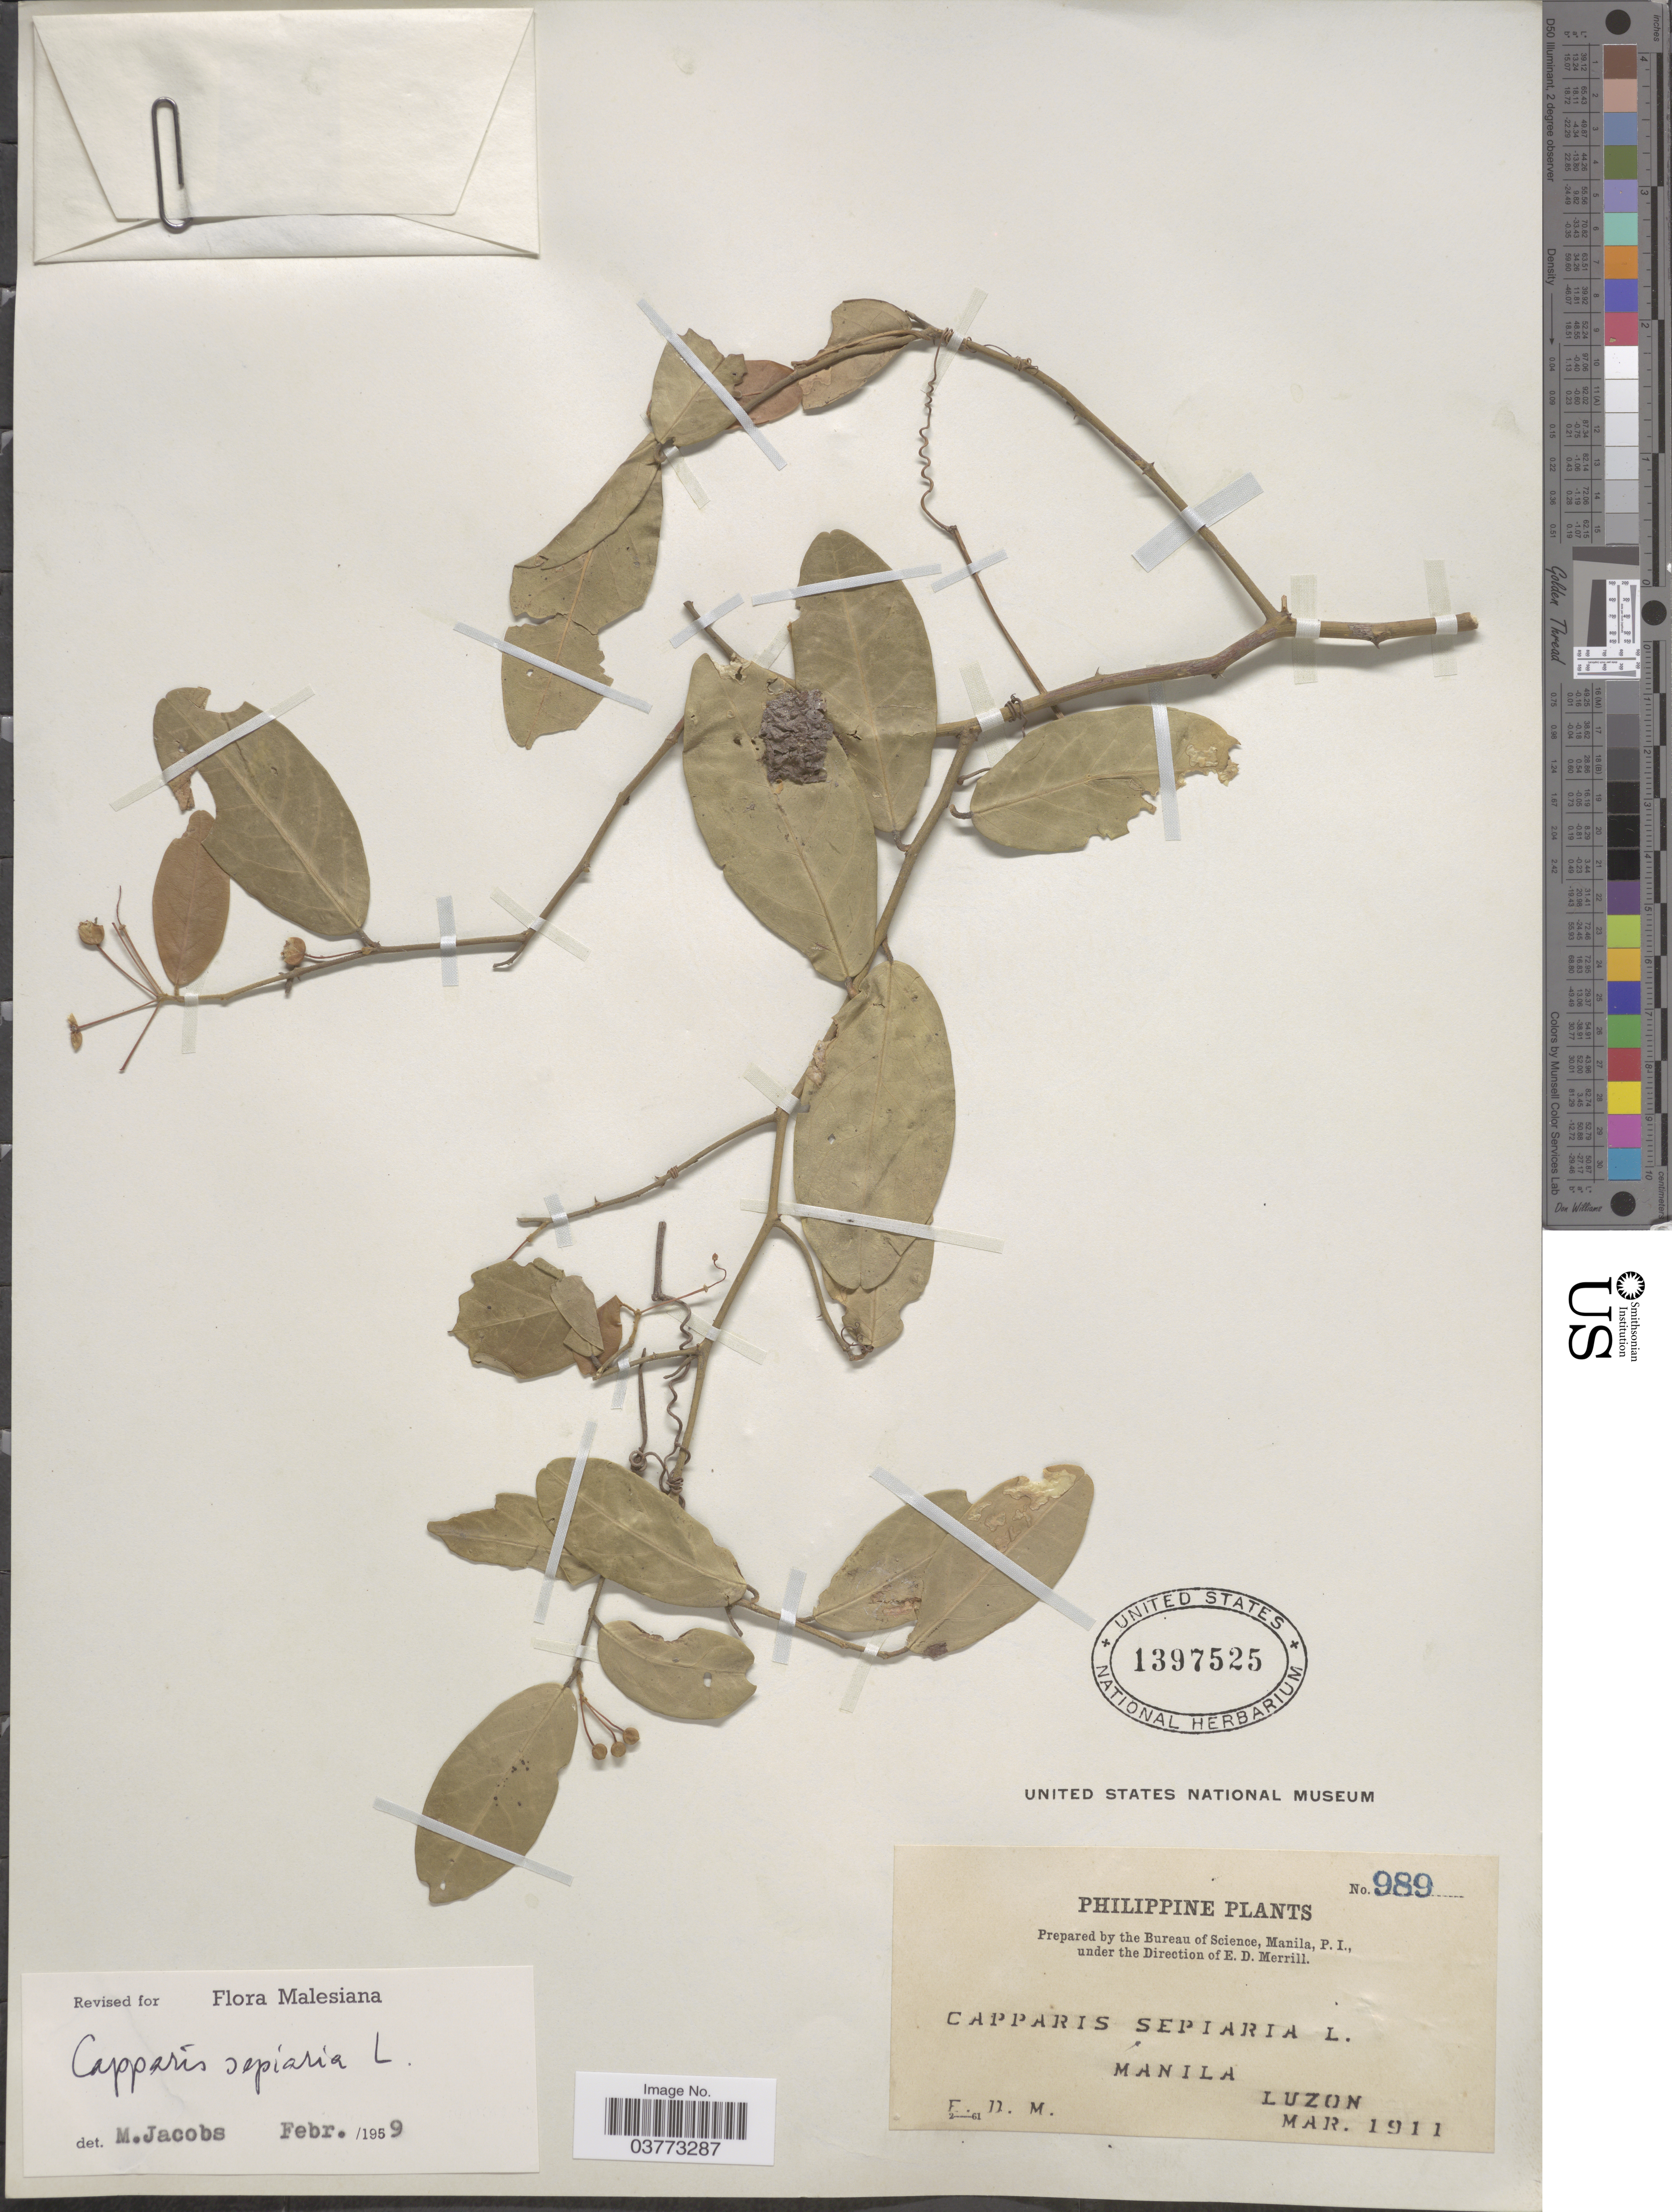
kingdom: Plantae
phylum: Tracheophyta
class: Magnoliopsida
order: Brassicales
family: Capparaceae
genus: Capparis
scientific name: Capparis sepiaria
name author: L.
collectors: E. D. Merrill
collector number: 989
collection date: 1911-03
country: Philippines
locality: Manila. Luzon.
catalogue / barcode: US 1397525